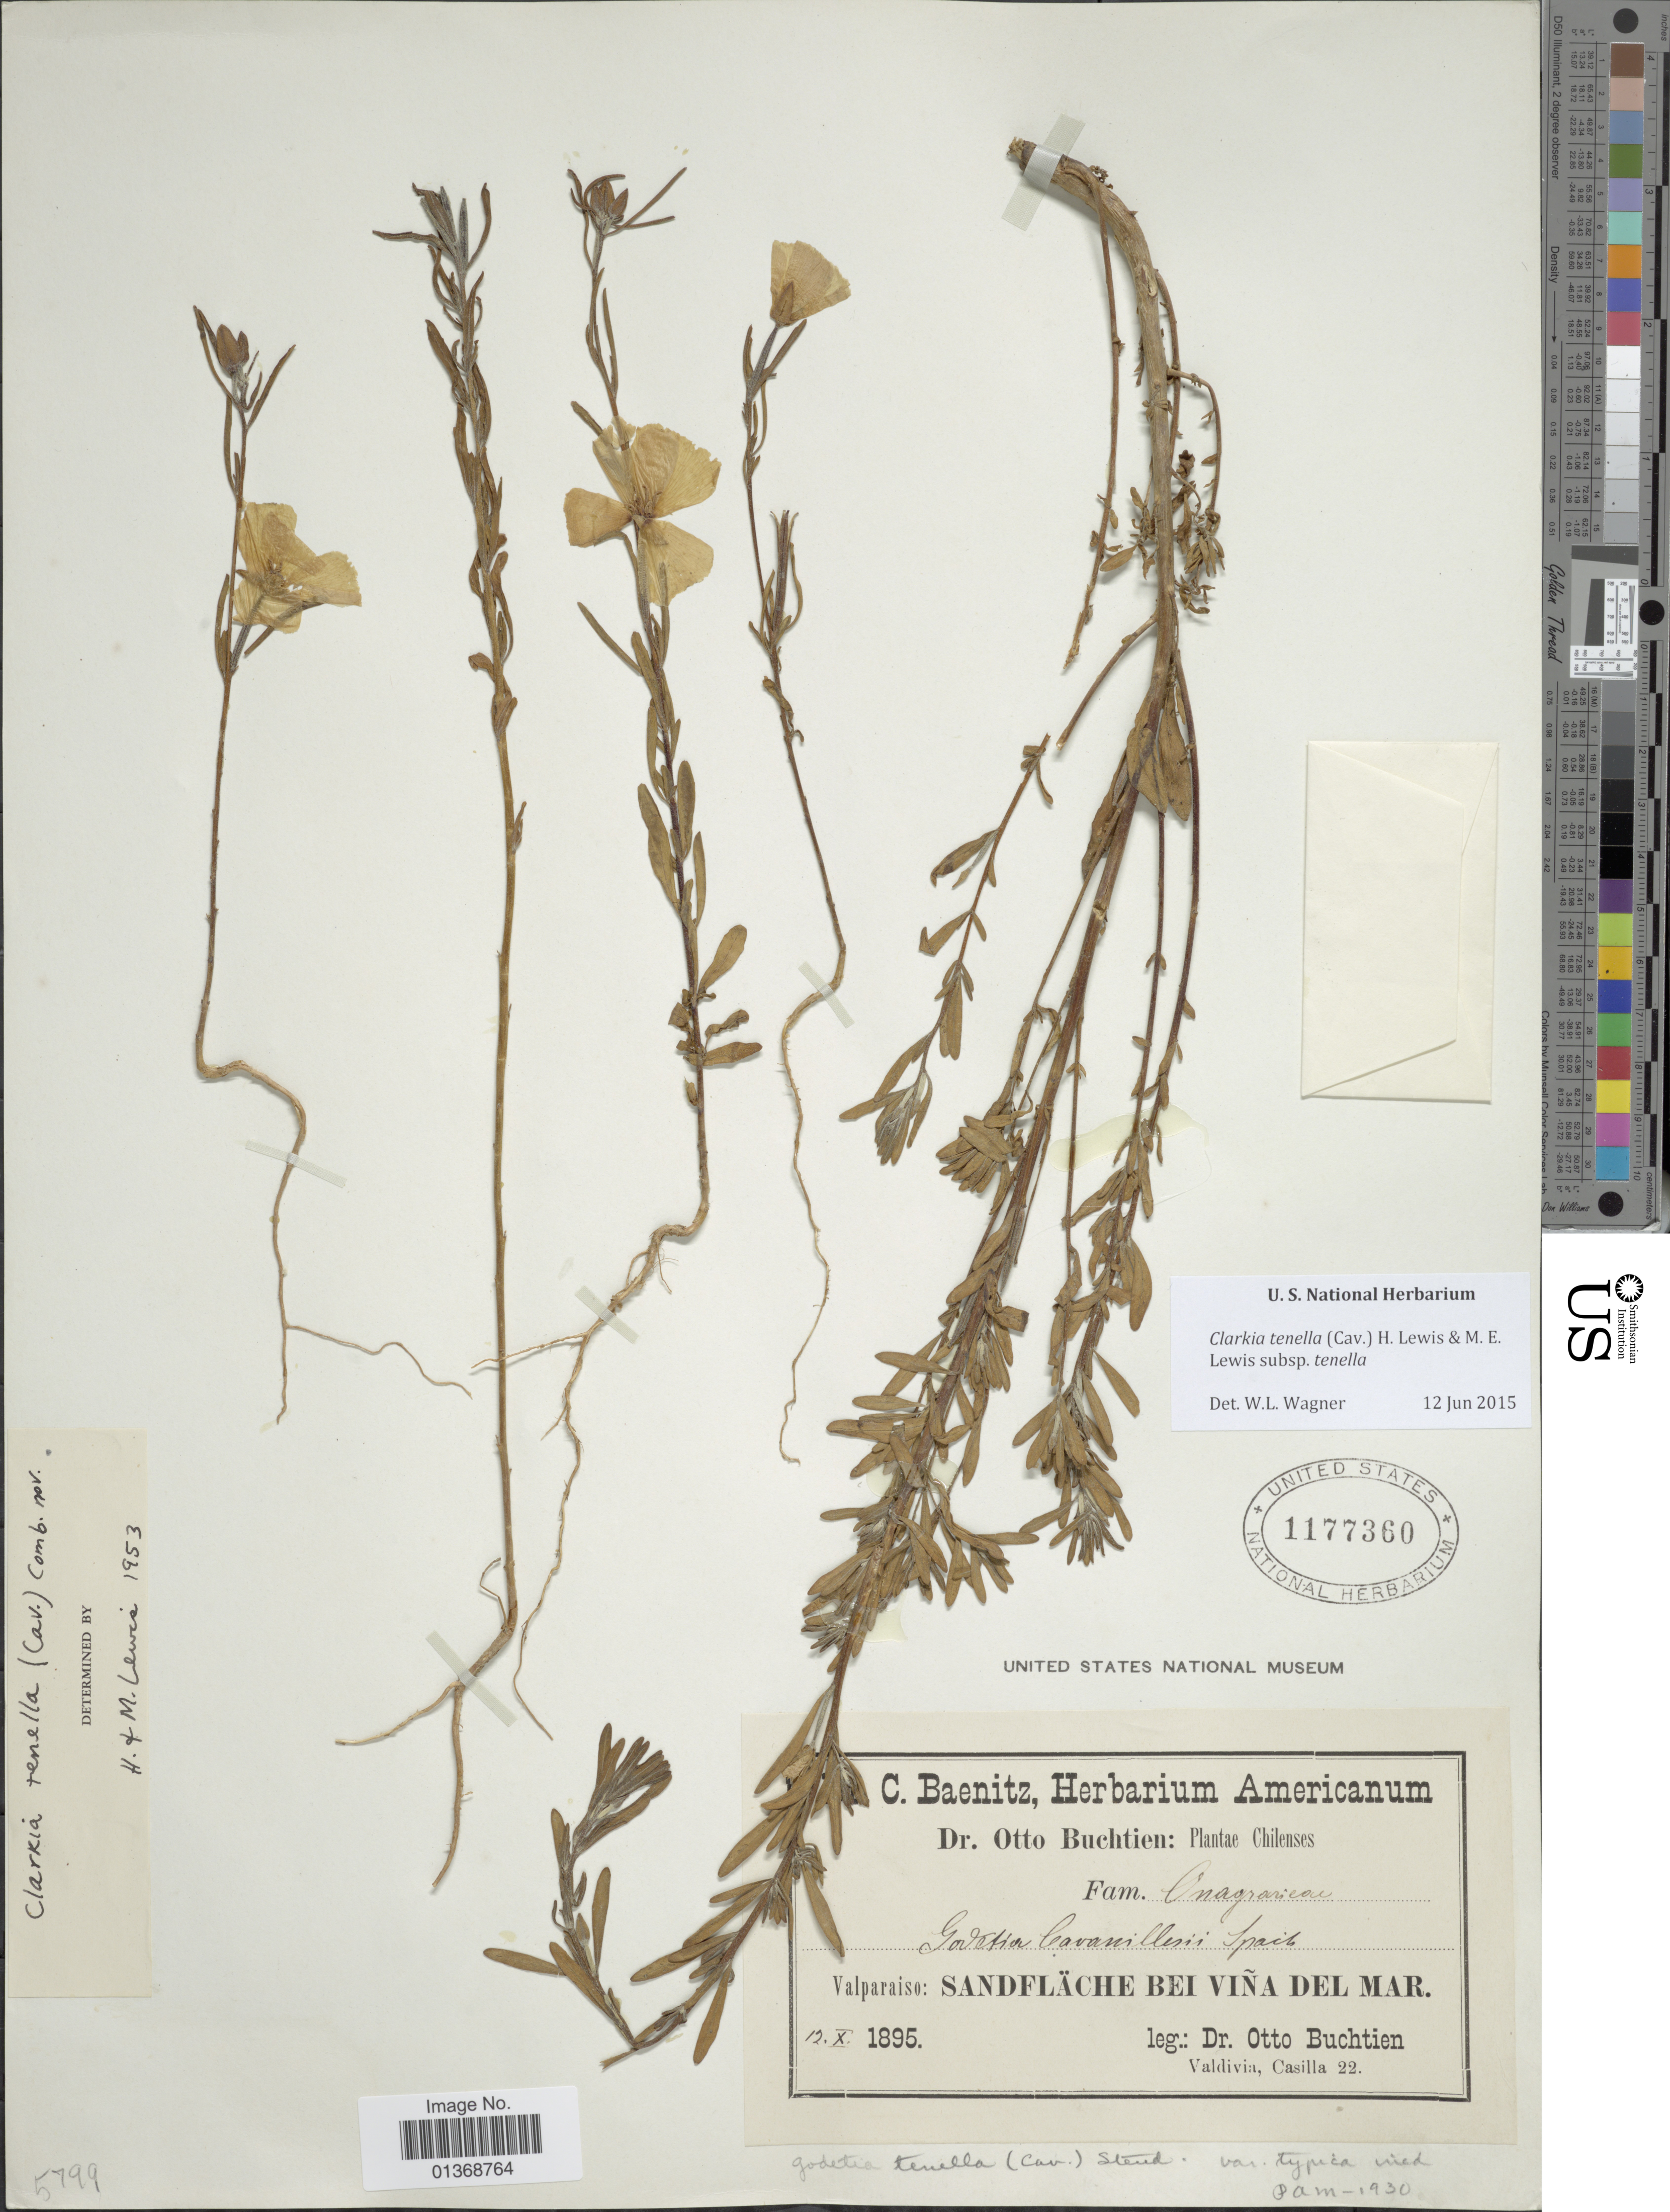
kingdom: Plantae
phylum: Tracheophyta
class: Magnoliopsida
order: Myrtales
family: Onagraceae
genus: Clarkia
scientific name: Clarkia tenella subsp. tenella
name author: (Cav.) F. H. Lewis & M.E. Lewis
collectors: O. Buchtien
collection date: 1895-10-12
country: Chile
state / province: Valparaíso (V)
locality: Sandfläche bei viña del mar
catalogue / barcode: US 1177360